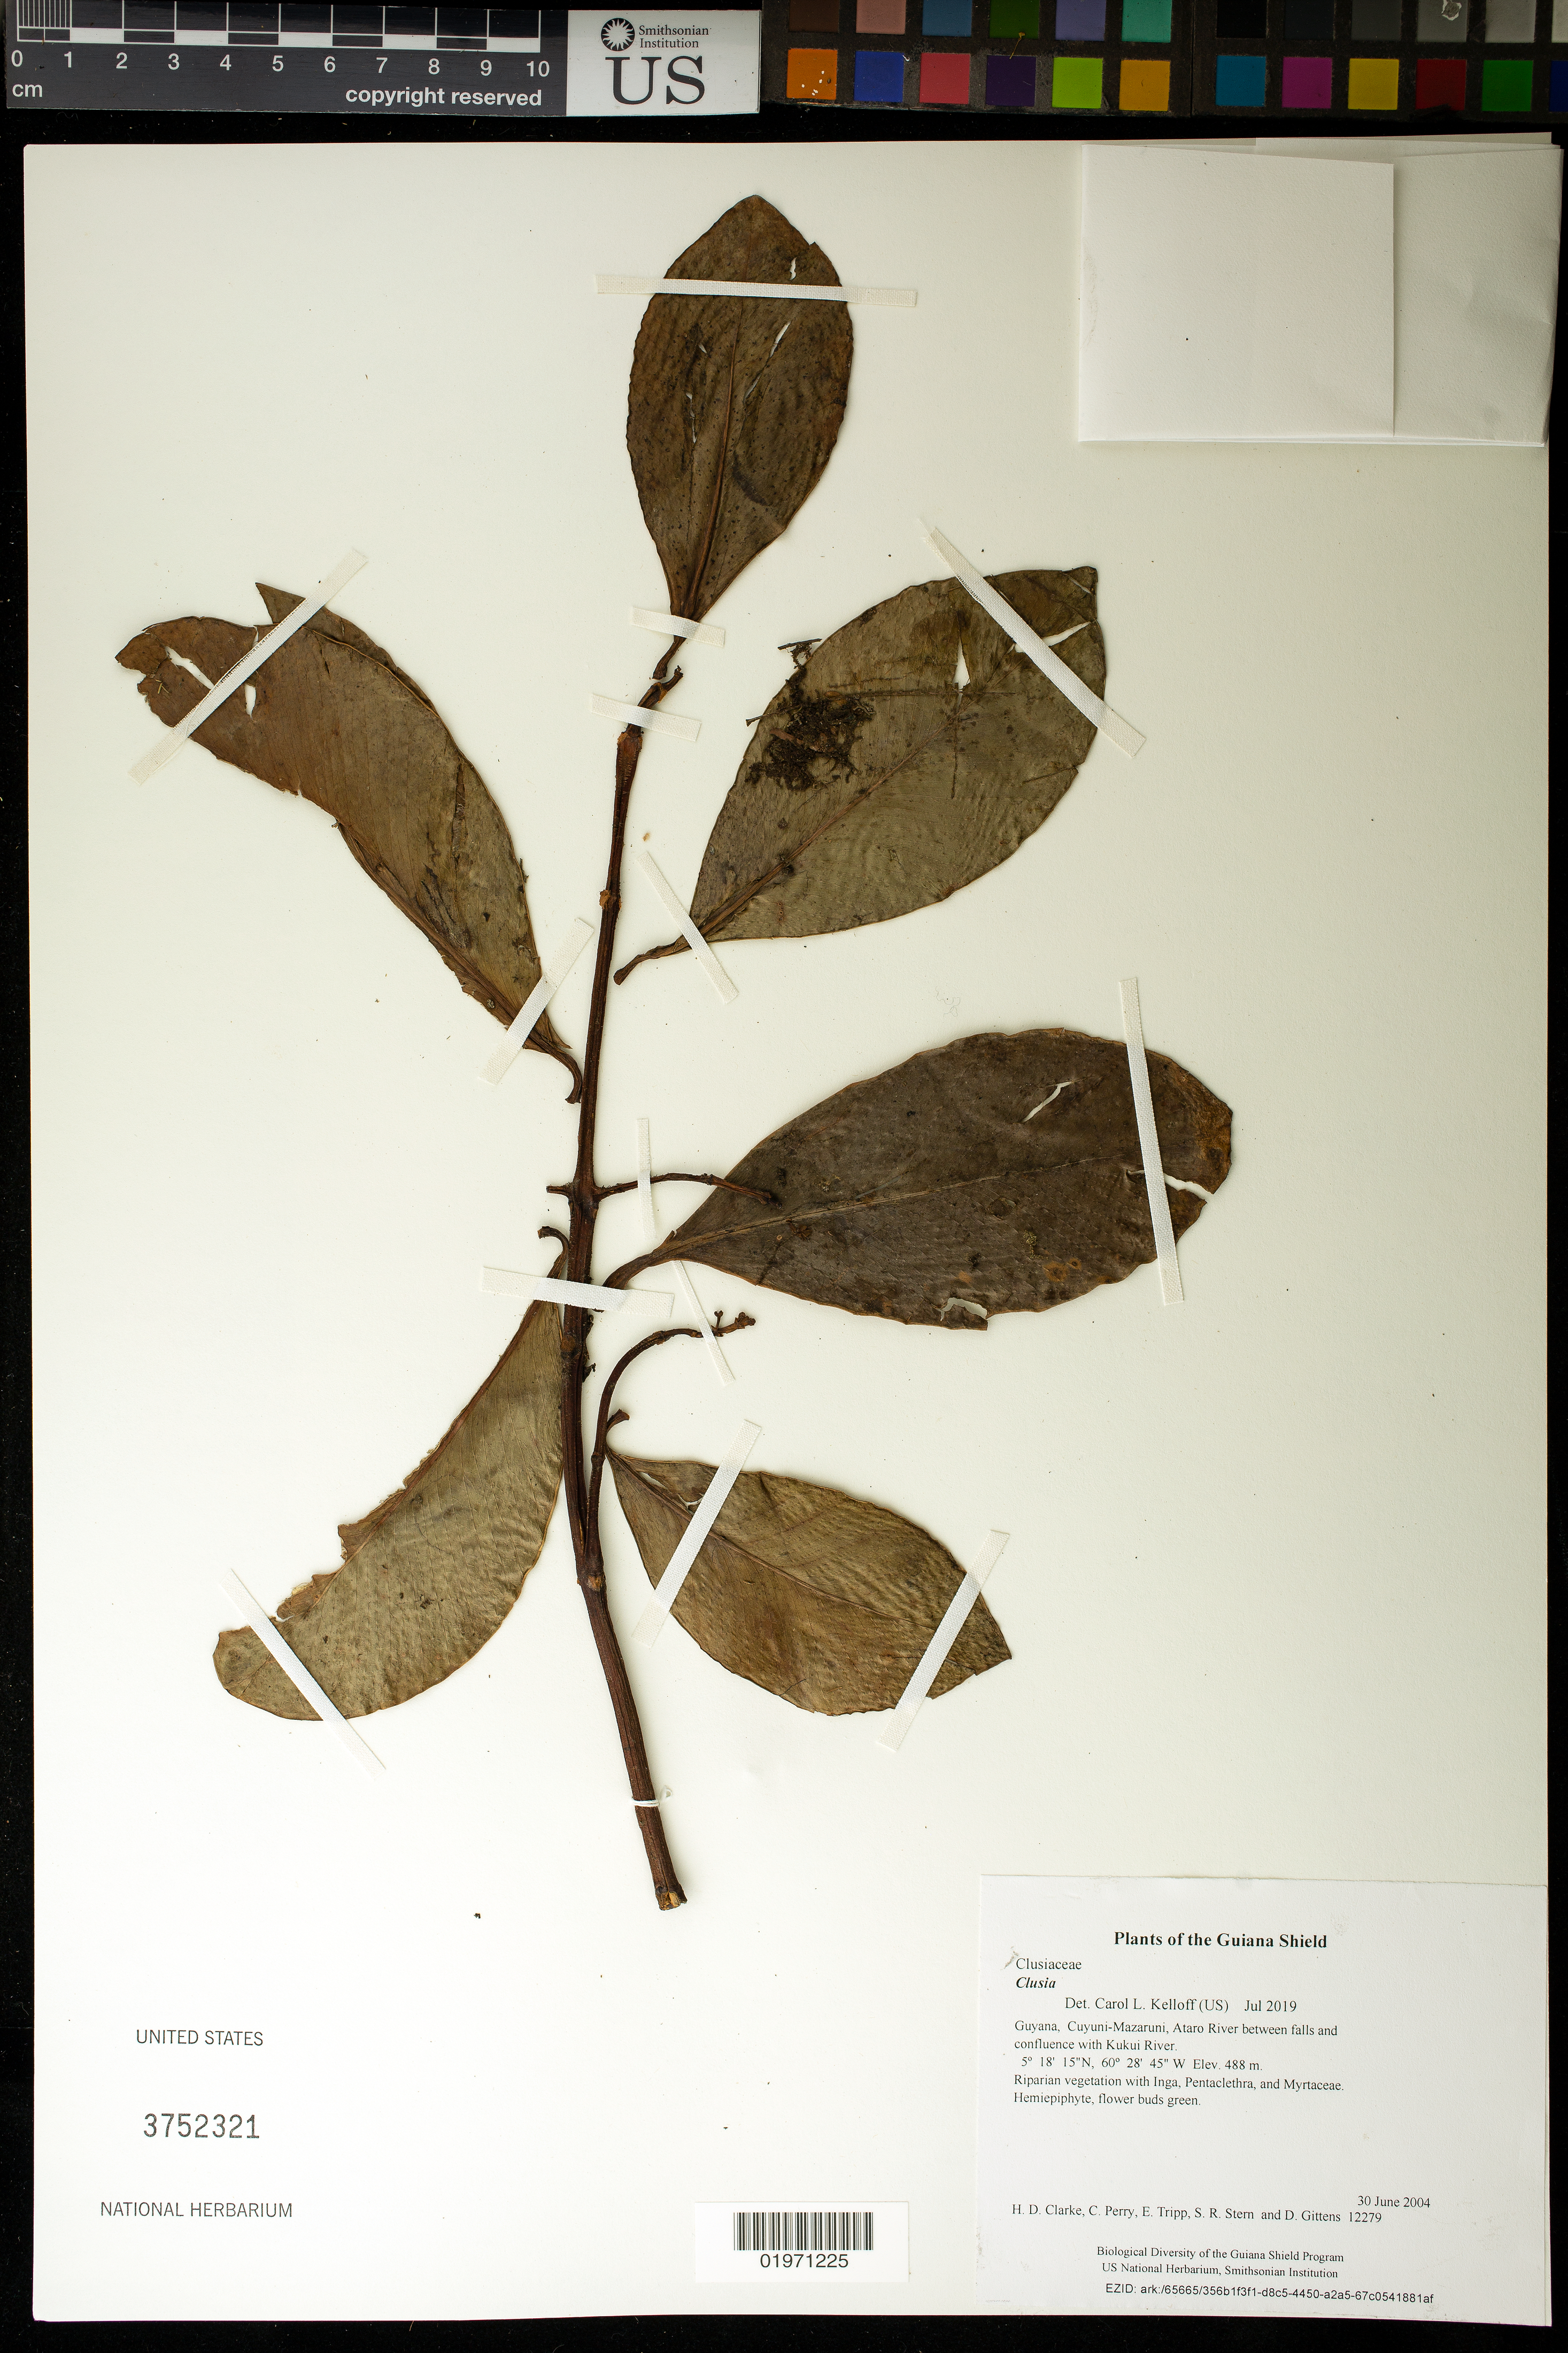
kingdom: Plantae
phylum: Tracheophyta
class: Magnoliopsida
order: Malpighiales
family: Clusiaceae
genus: Clusia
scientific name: Clusia sp.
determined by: Kelloff, Carol L., (US), Smithsonian Institution - National Museum of Natural History (UNITED STATES)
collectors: H. D. Clarke, C. Perry, E. Tripp, S. R. Stern & D. Gittens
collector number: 12279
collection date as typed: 30 June 2004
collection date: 2004-06-30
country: Guyana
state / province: Cuyuni-Mazaruni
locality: Ataro River between falls and confluence with Kukui River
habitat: Riparian vegetation with Inga, Pentaclethra, and Myrtaceae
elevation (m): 488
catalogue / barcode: US 3752321